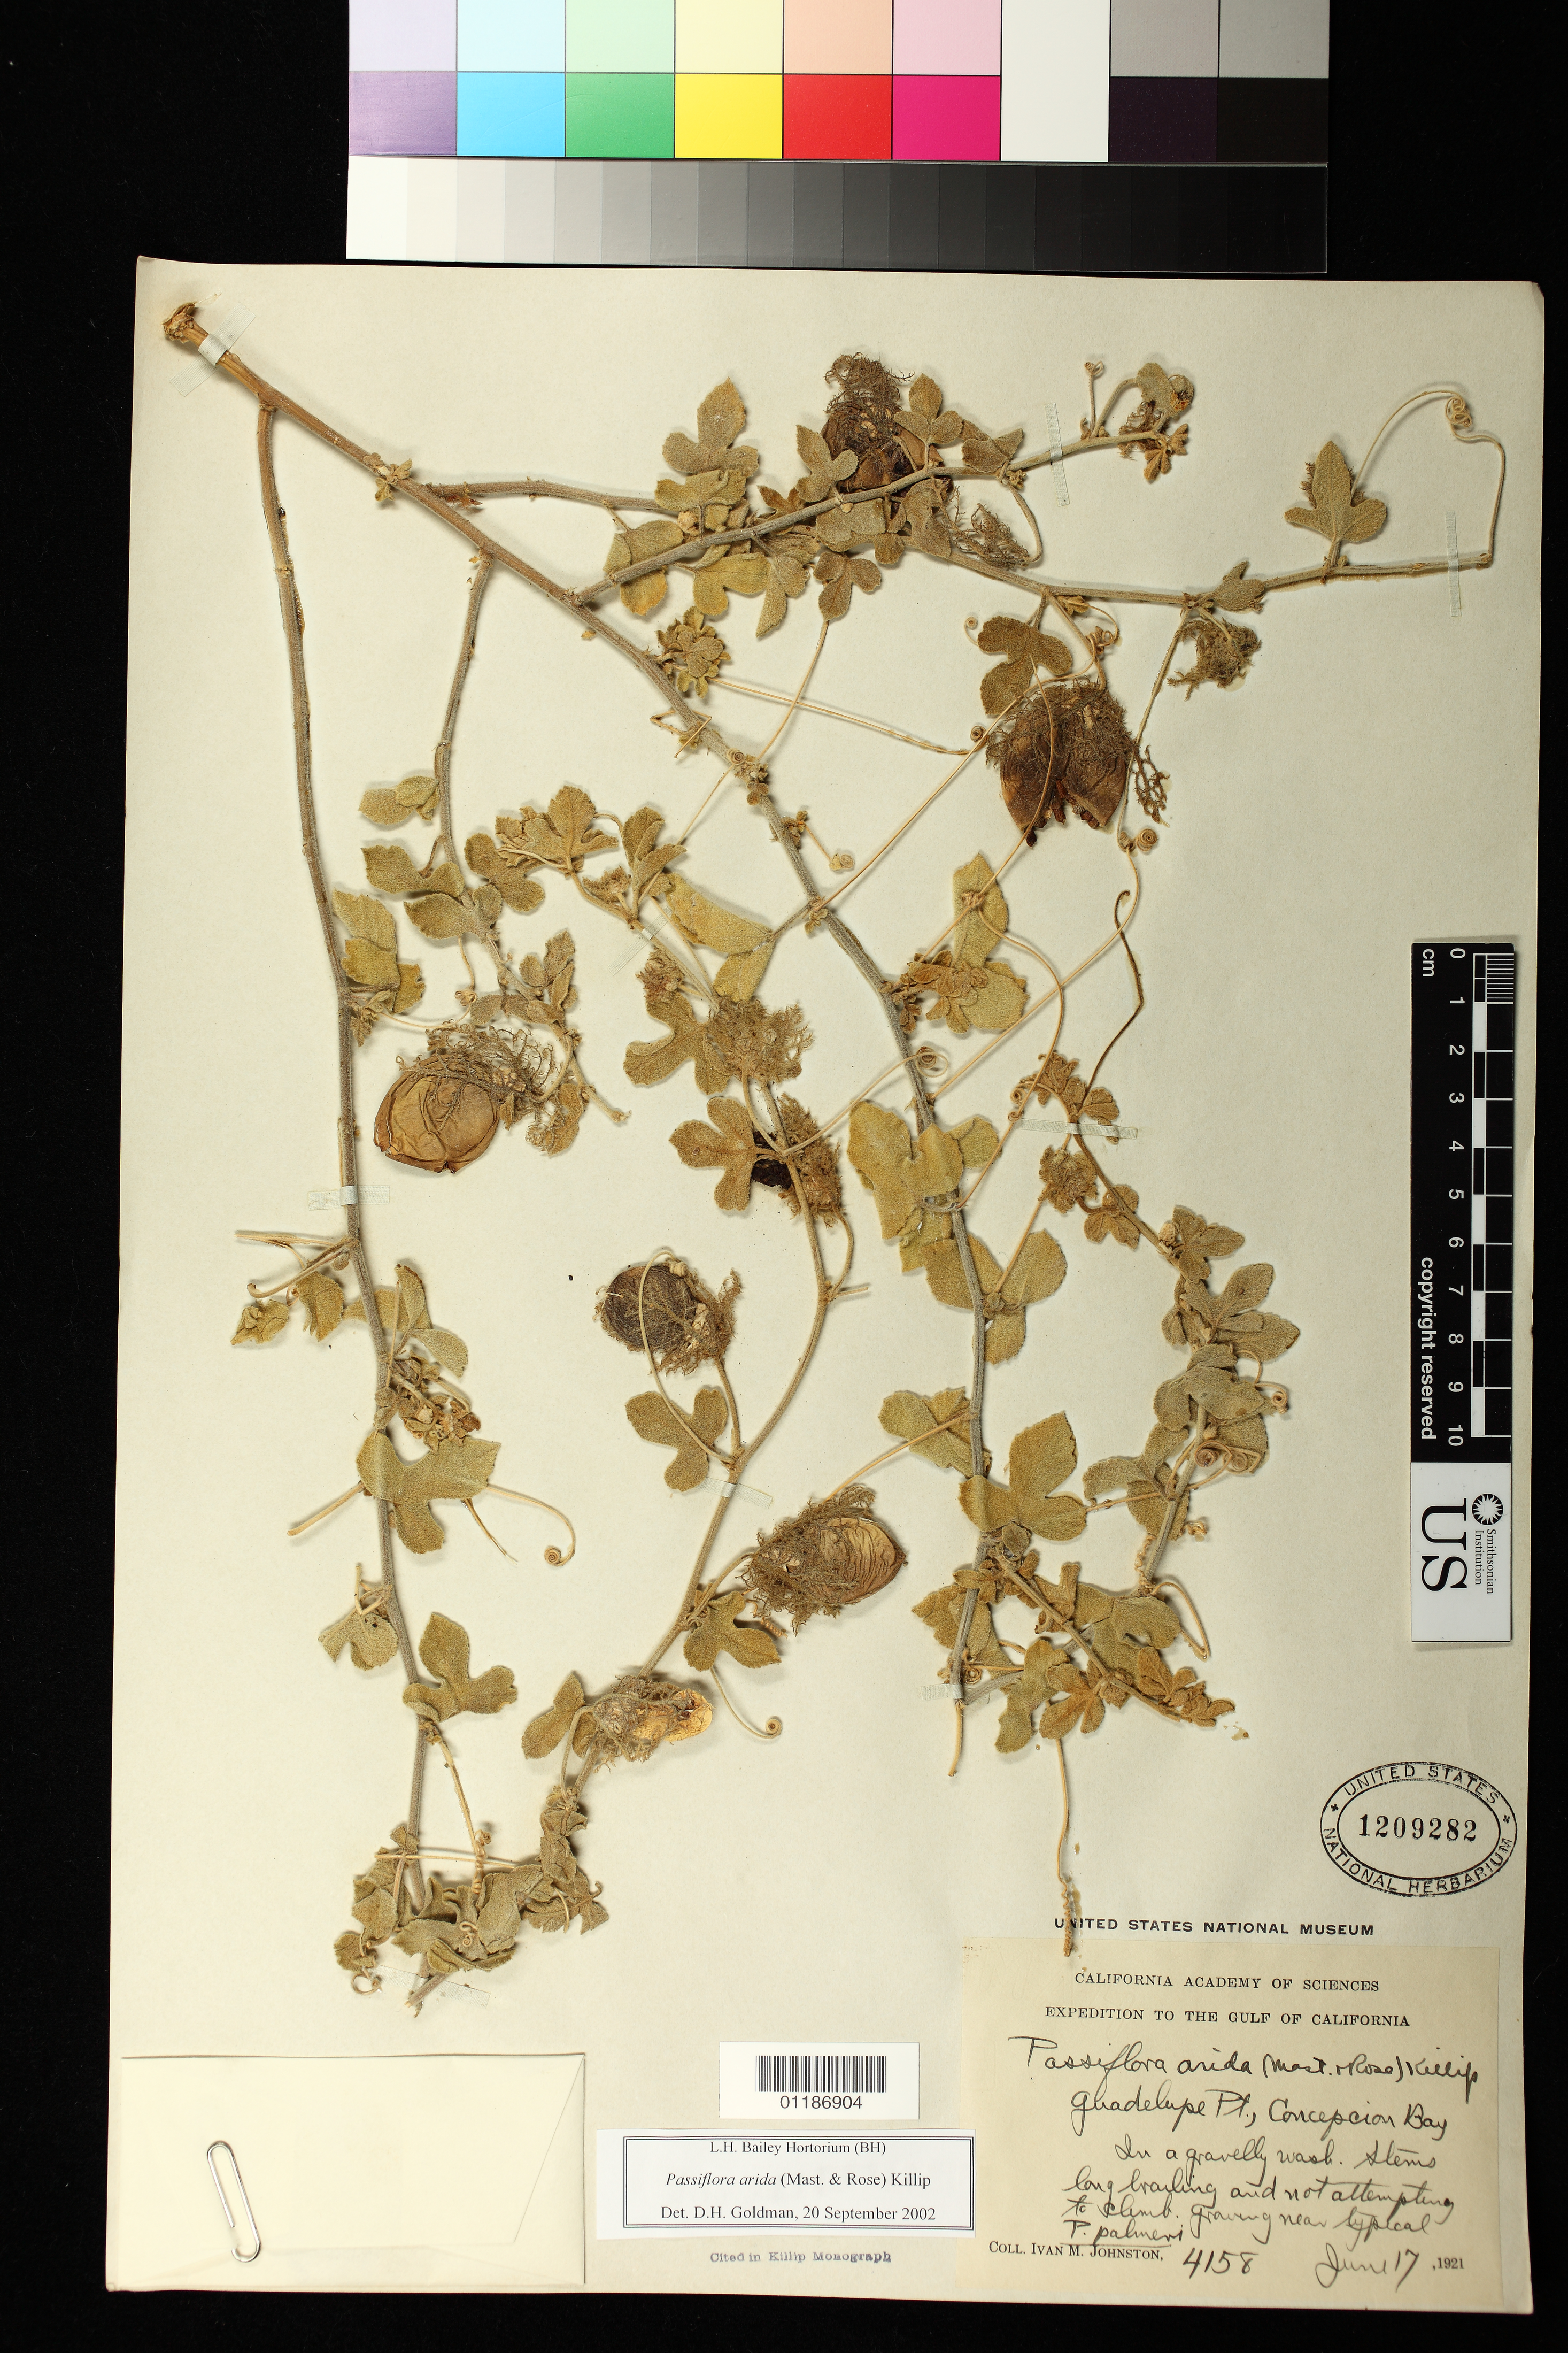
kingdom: Plantae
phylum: Tracheophyta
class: Magnoliopsida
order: Malpighiales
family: Passifloraceae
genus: Passiflora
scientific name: Passiflora arida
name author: (Mast. & Rose) Killip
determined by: Svoboda, H. T.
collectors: I.M. Johnston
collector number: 4158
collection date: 1921-06-17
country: Mexico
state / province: Baja California Sur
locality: Guadelupe Pt., Concepcion Bay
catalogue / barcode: US 1209282